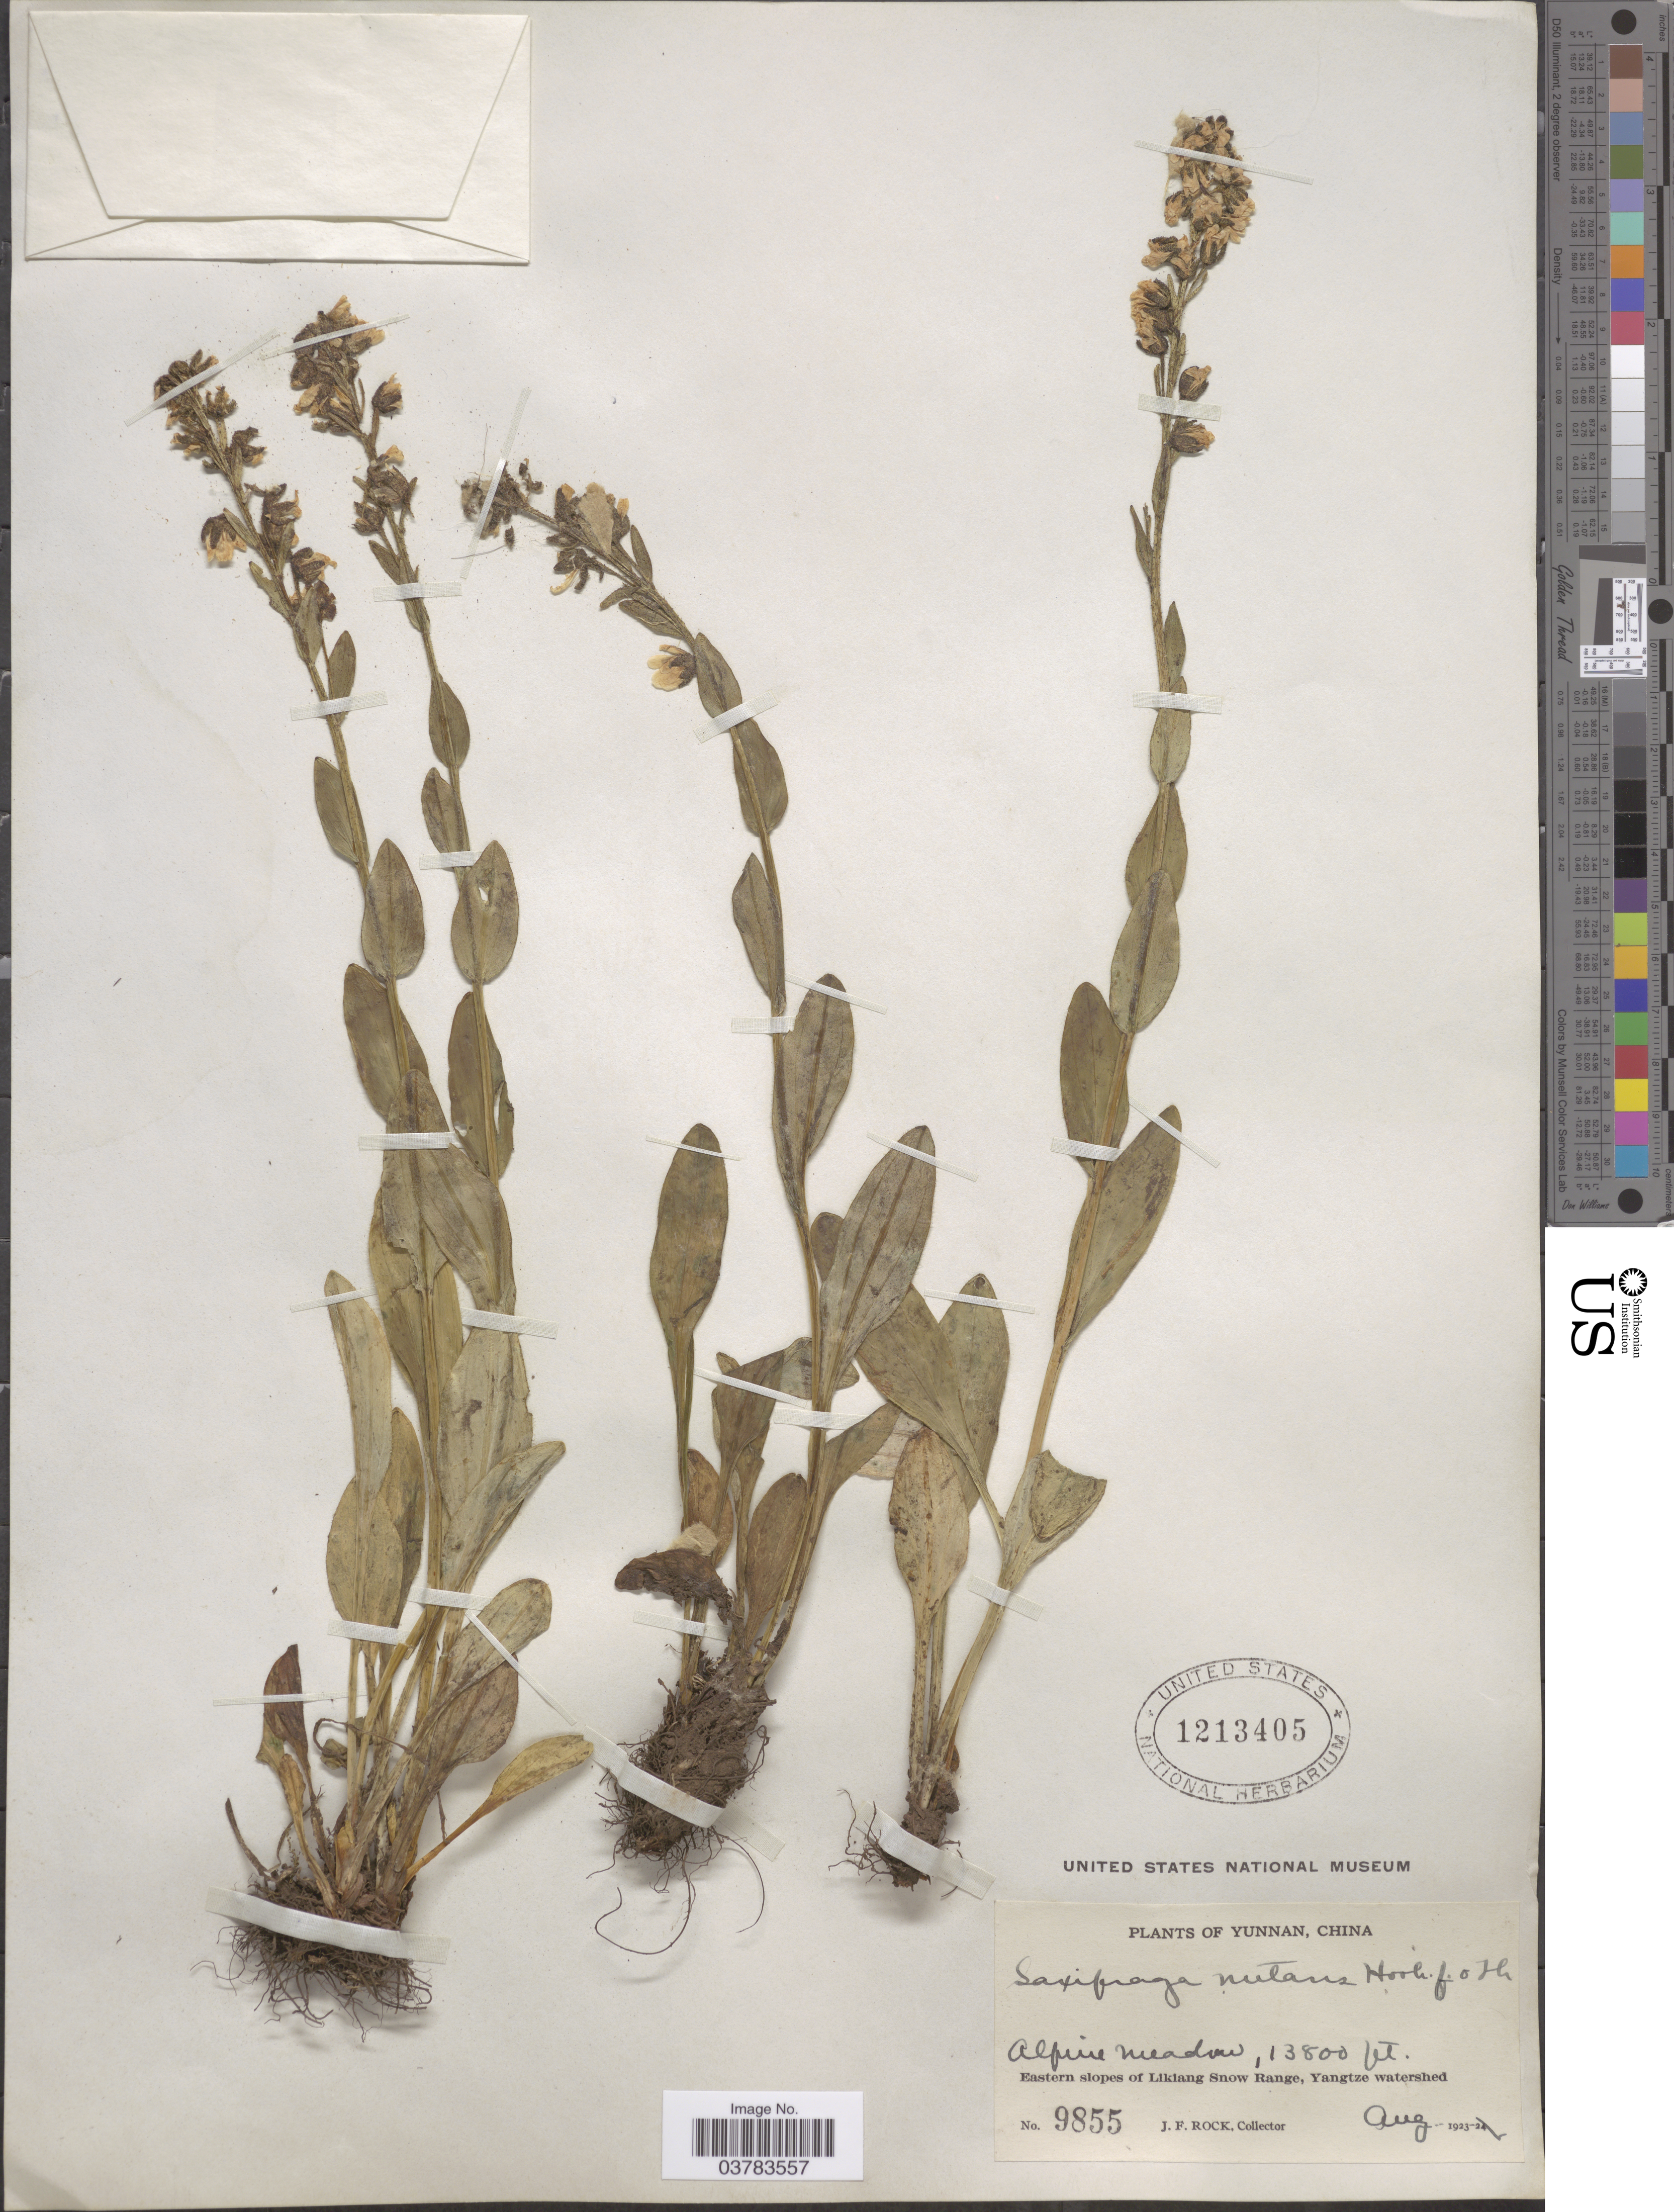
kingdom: Plantae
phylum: Tracheophyta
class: Magnoliopsida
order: Saxifragales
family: Saxifragaceae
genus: Saxifraga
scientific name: Saxifraga nutans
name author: Hook. f. & Thomson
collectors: J. Rock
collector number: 9855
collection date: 1923-08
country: China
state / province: Yunnan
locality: Alpine meadow. Eastern slopes of Likiang Snow Range, Yangtze watershed.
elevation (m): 4206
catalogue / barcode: US 1213405